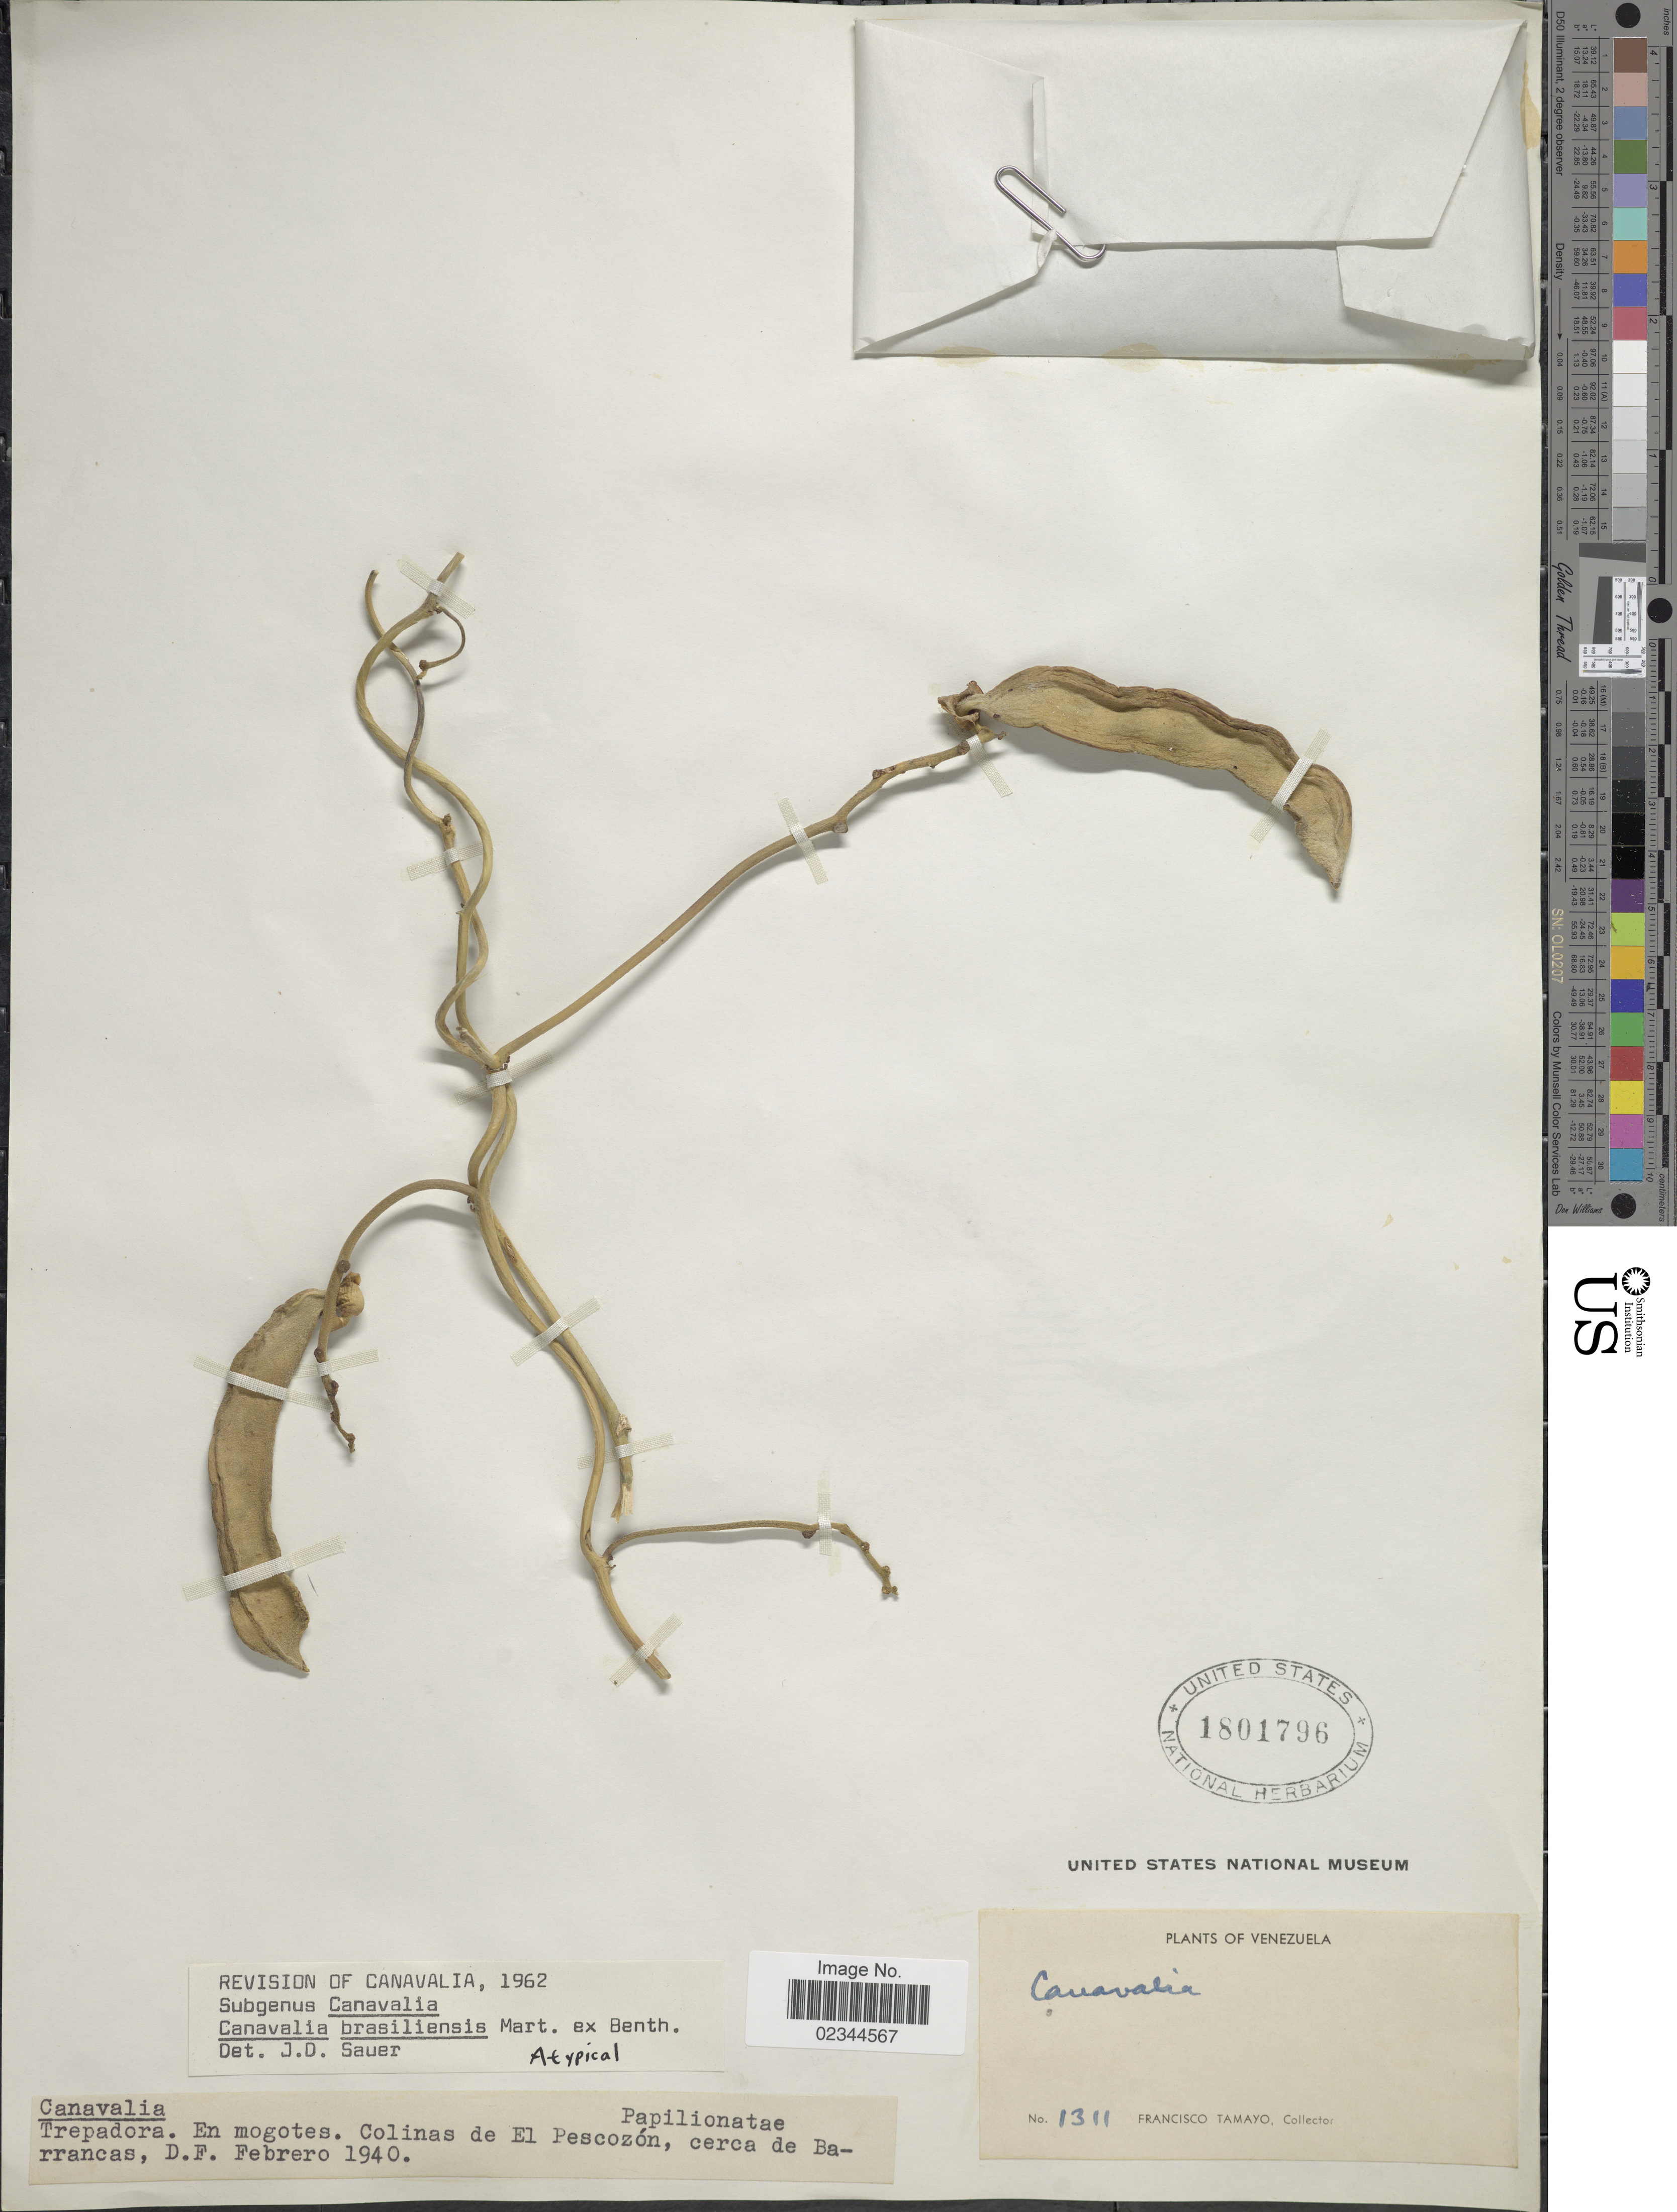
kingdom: Plantae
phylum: Tracheophyta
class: Magnoliopsida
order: Fabales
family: Fabaceae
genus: Canavalia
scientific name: Canavalia brasiliensis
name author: Mart. ex Benth.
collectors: F. Tamayo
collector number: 1311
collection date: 1940-02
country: Venezuela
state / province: Distrito Federal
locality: Colinas de El Pescozon, cerca de Barrancas, D.F.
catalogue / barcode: US 1801796